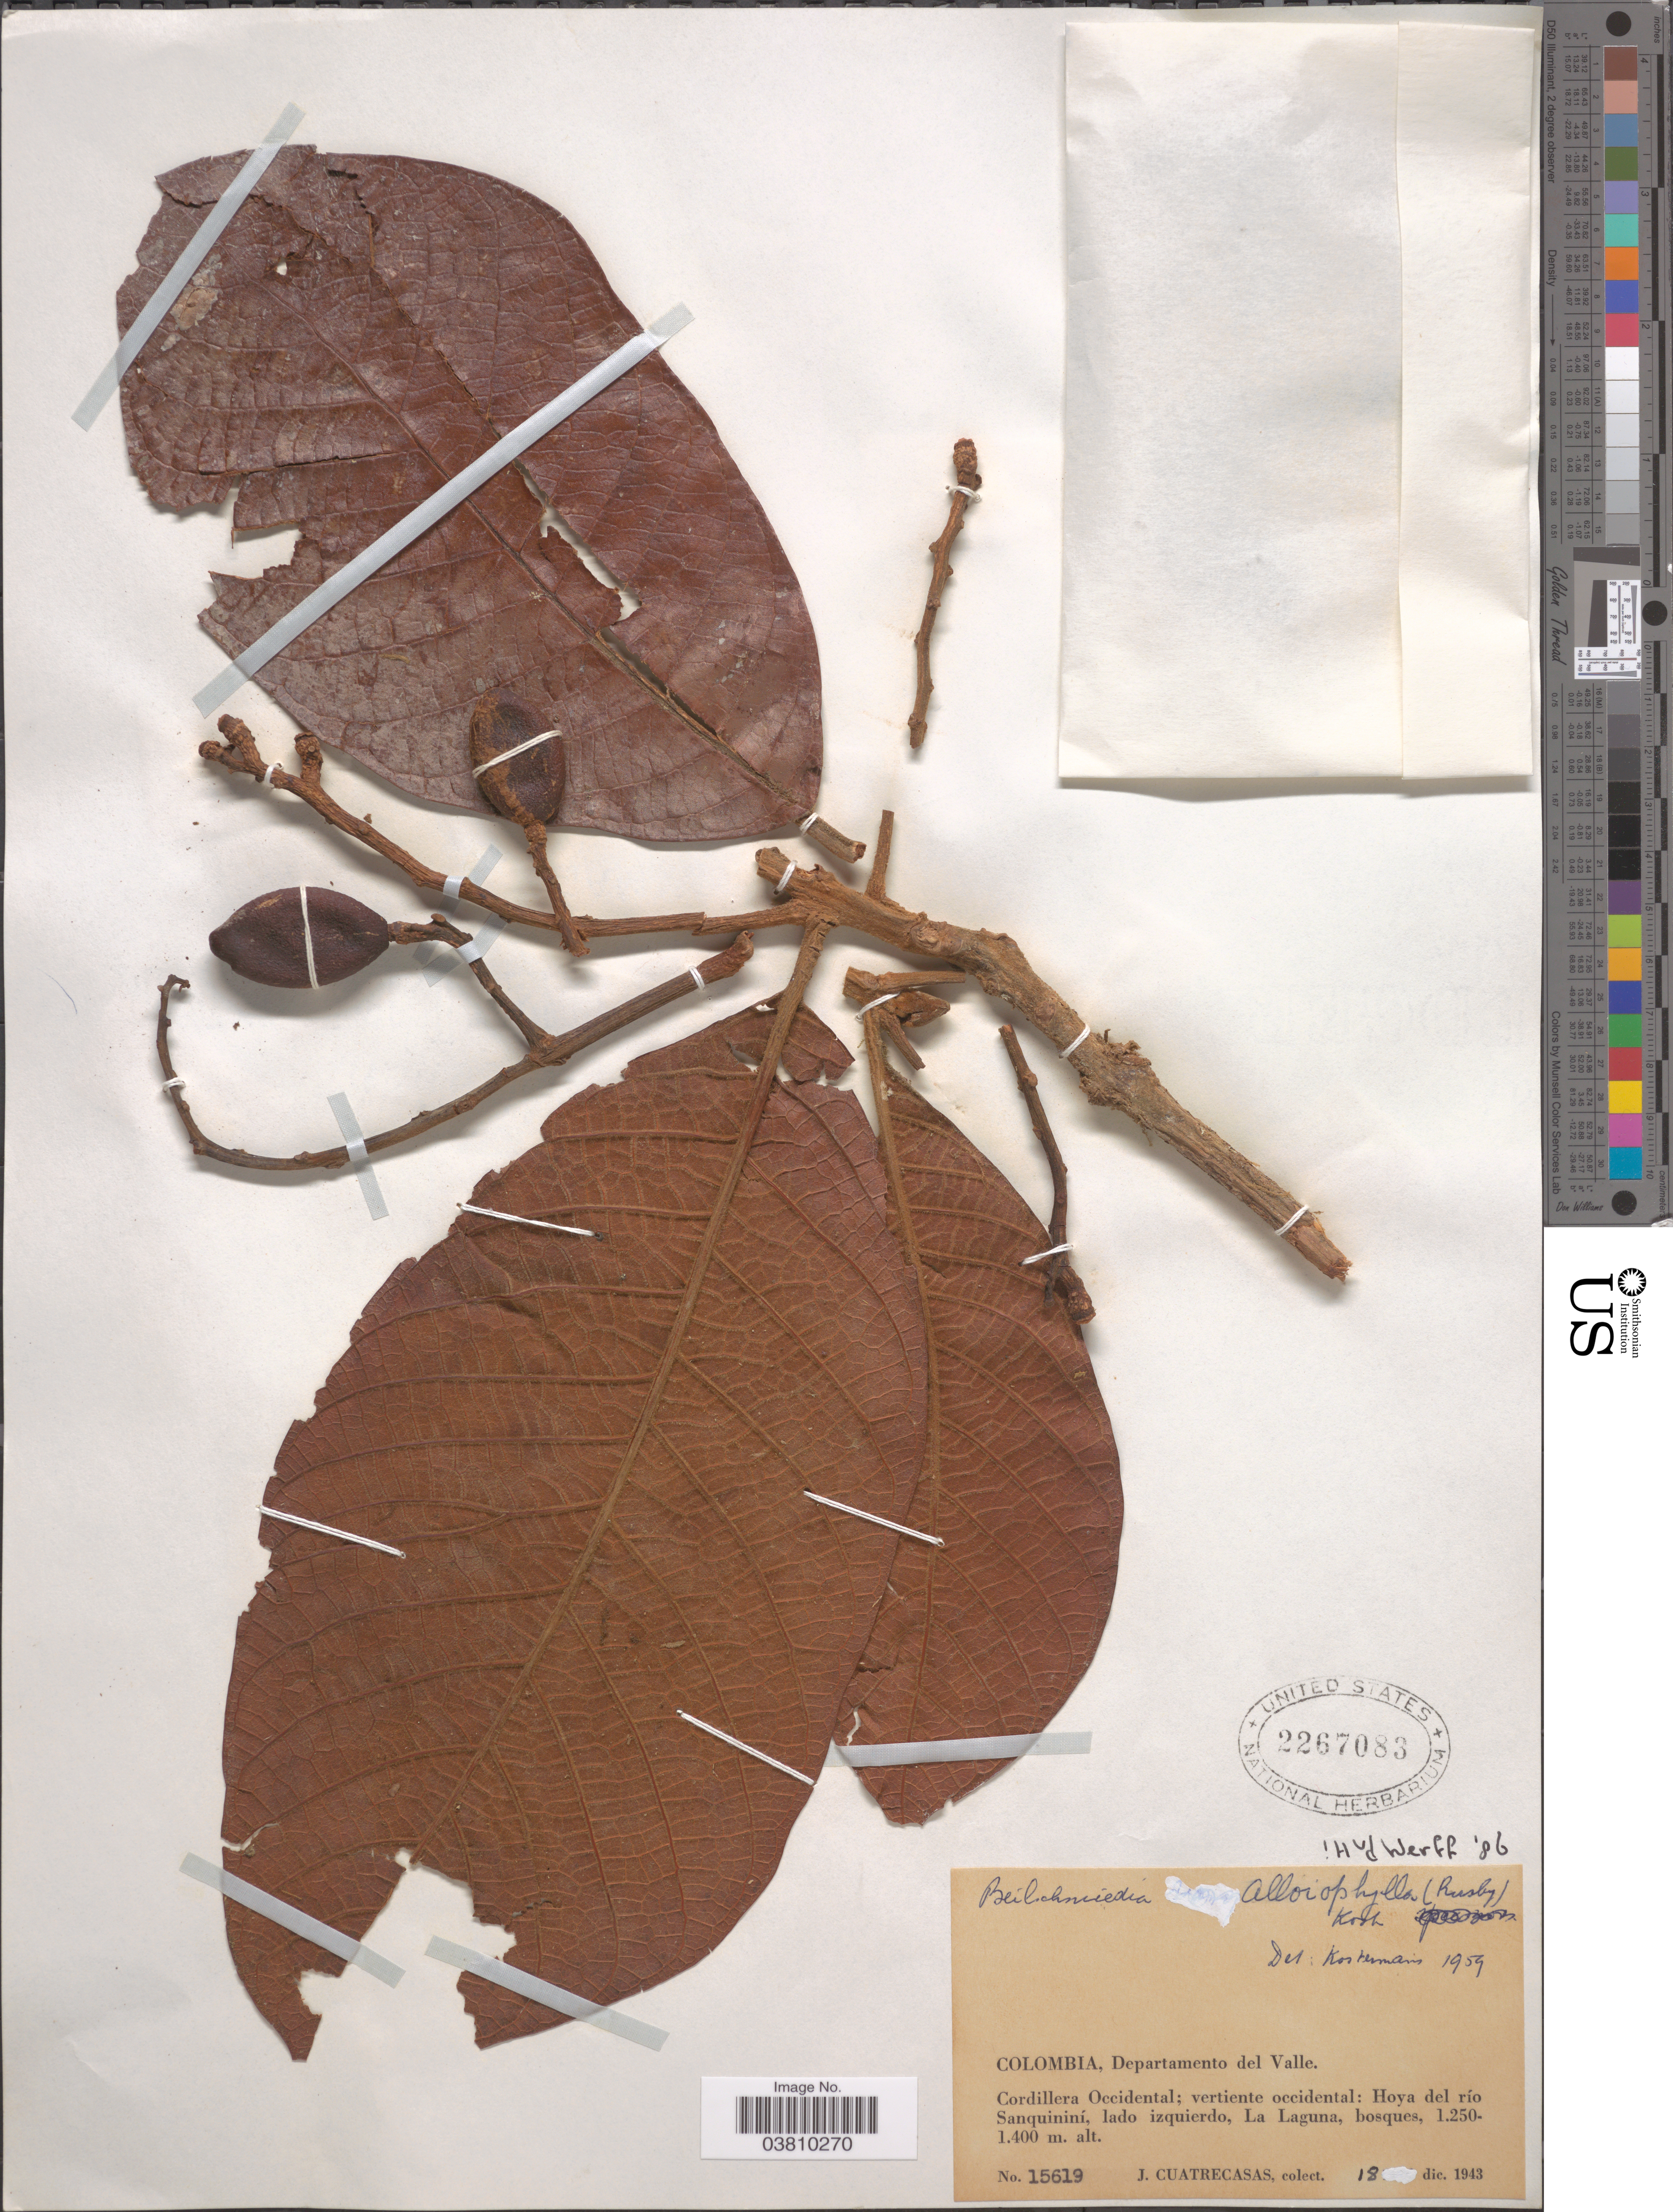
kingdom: Plantae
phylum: Tracheophyta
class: Magnoliopsida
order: Laurales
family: Lauraceae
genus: Beilschmiedia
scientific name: Beilschmiedia alloiophylla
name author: (Rusby) Kosterm.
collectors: J. Cuatrecasas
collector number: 15619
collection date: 1943-12-18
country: Colombia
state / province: Valle del Cauca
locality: Departamento del Valle. Cordillera Occidental; vertiente occidental: Hoya del río Sanquininí, lado izquierdo, La Laguna.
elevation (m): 1250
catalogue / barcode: US 2267083